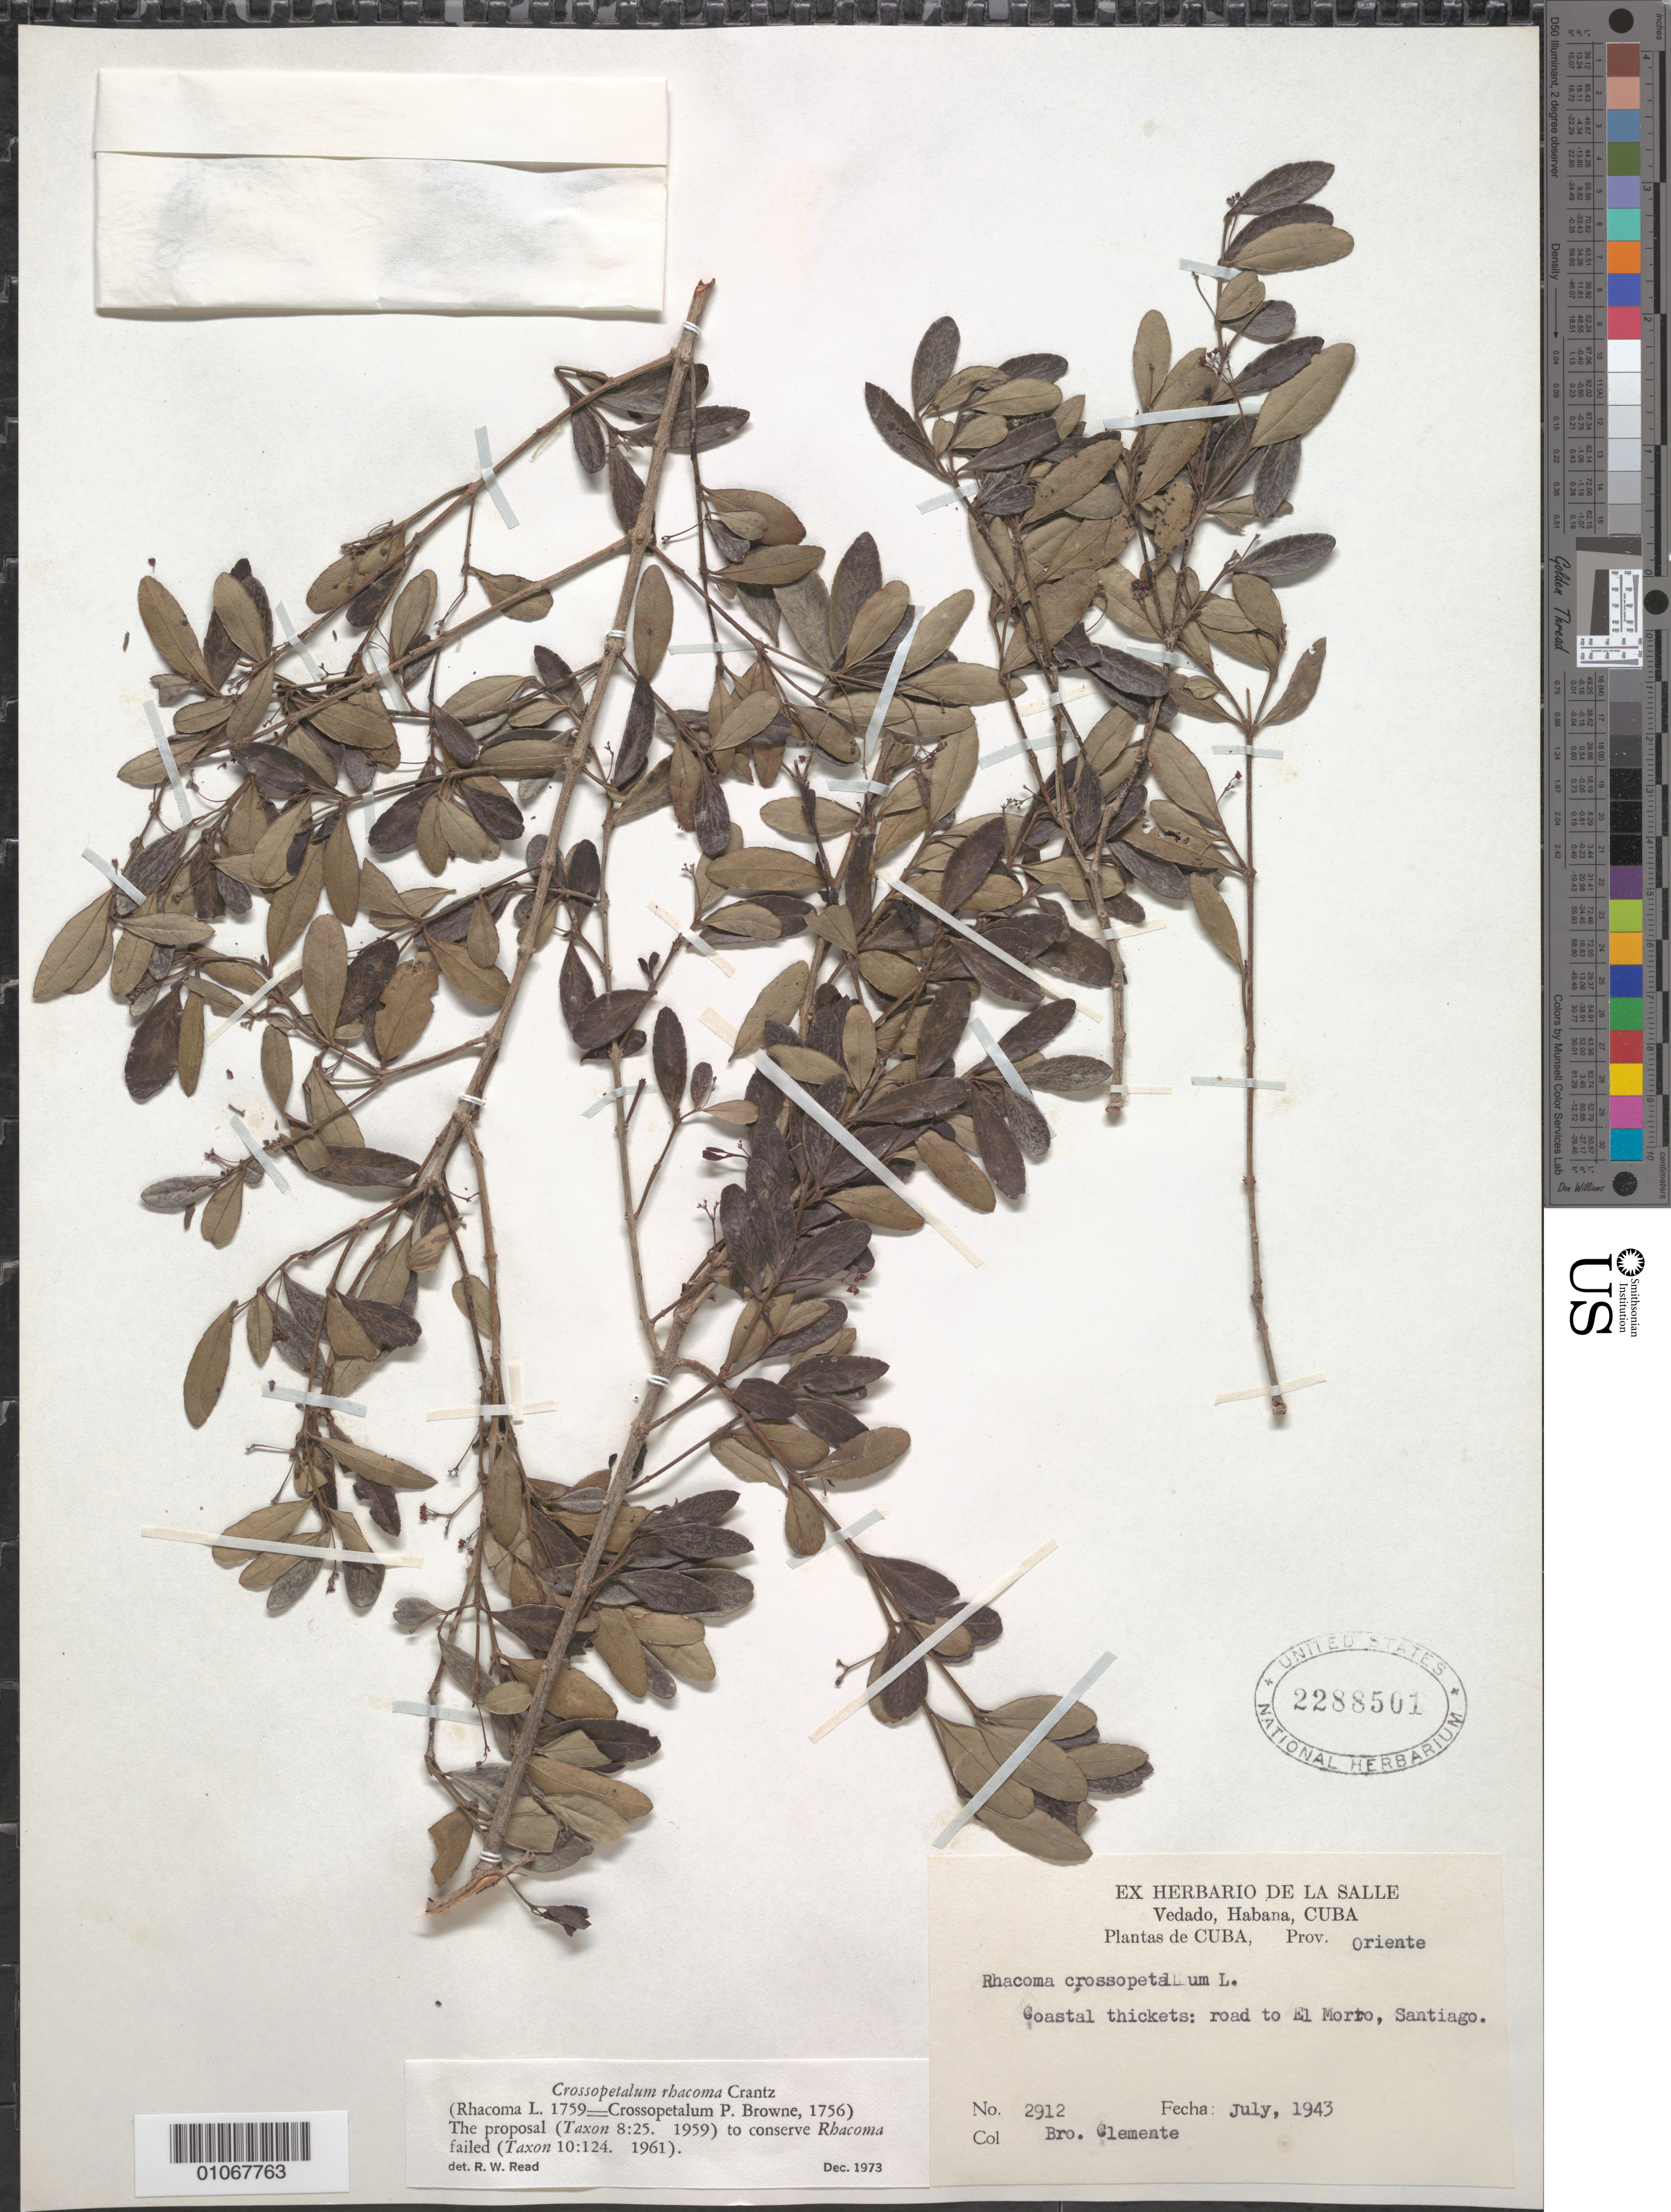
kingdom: Plantae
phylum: Tracheophyta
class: Magnoliopsida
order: Celastrales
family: Celastraceae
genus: Crossopetalum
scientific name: Crossopetalum rhacoma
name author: Crantz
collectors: Bro. Clemente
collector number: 2912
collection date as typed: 01 Jul 1943 to 31 Jul 1943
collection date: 1943-07-01/1943-07-31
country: Cuba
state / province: Santiago de Cuba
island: Cuba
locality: Coastal thickets: road to El Morro, Santiago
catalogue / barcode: US 2288501